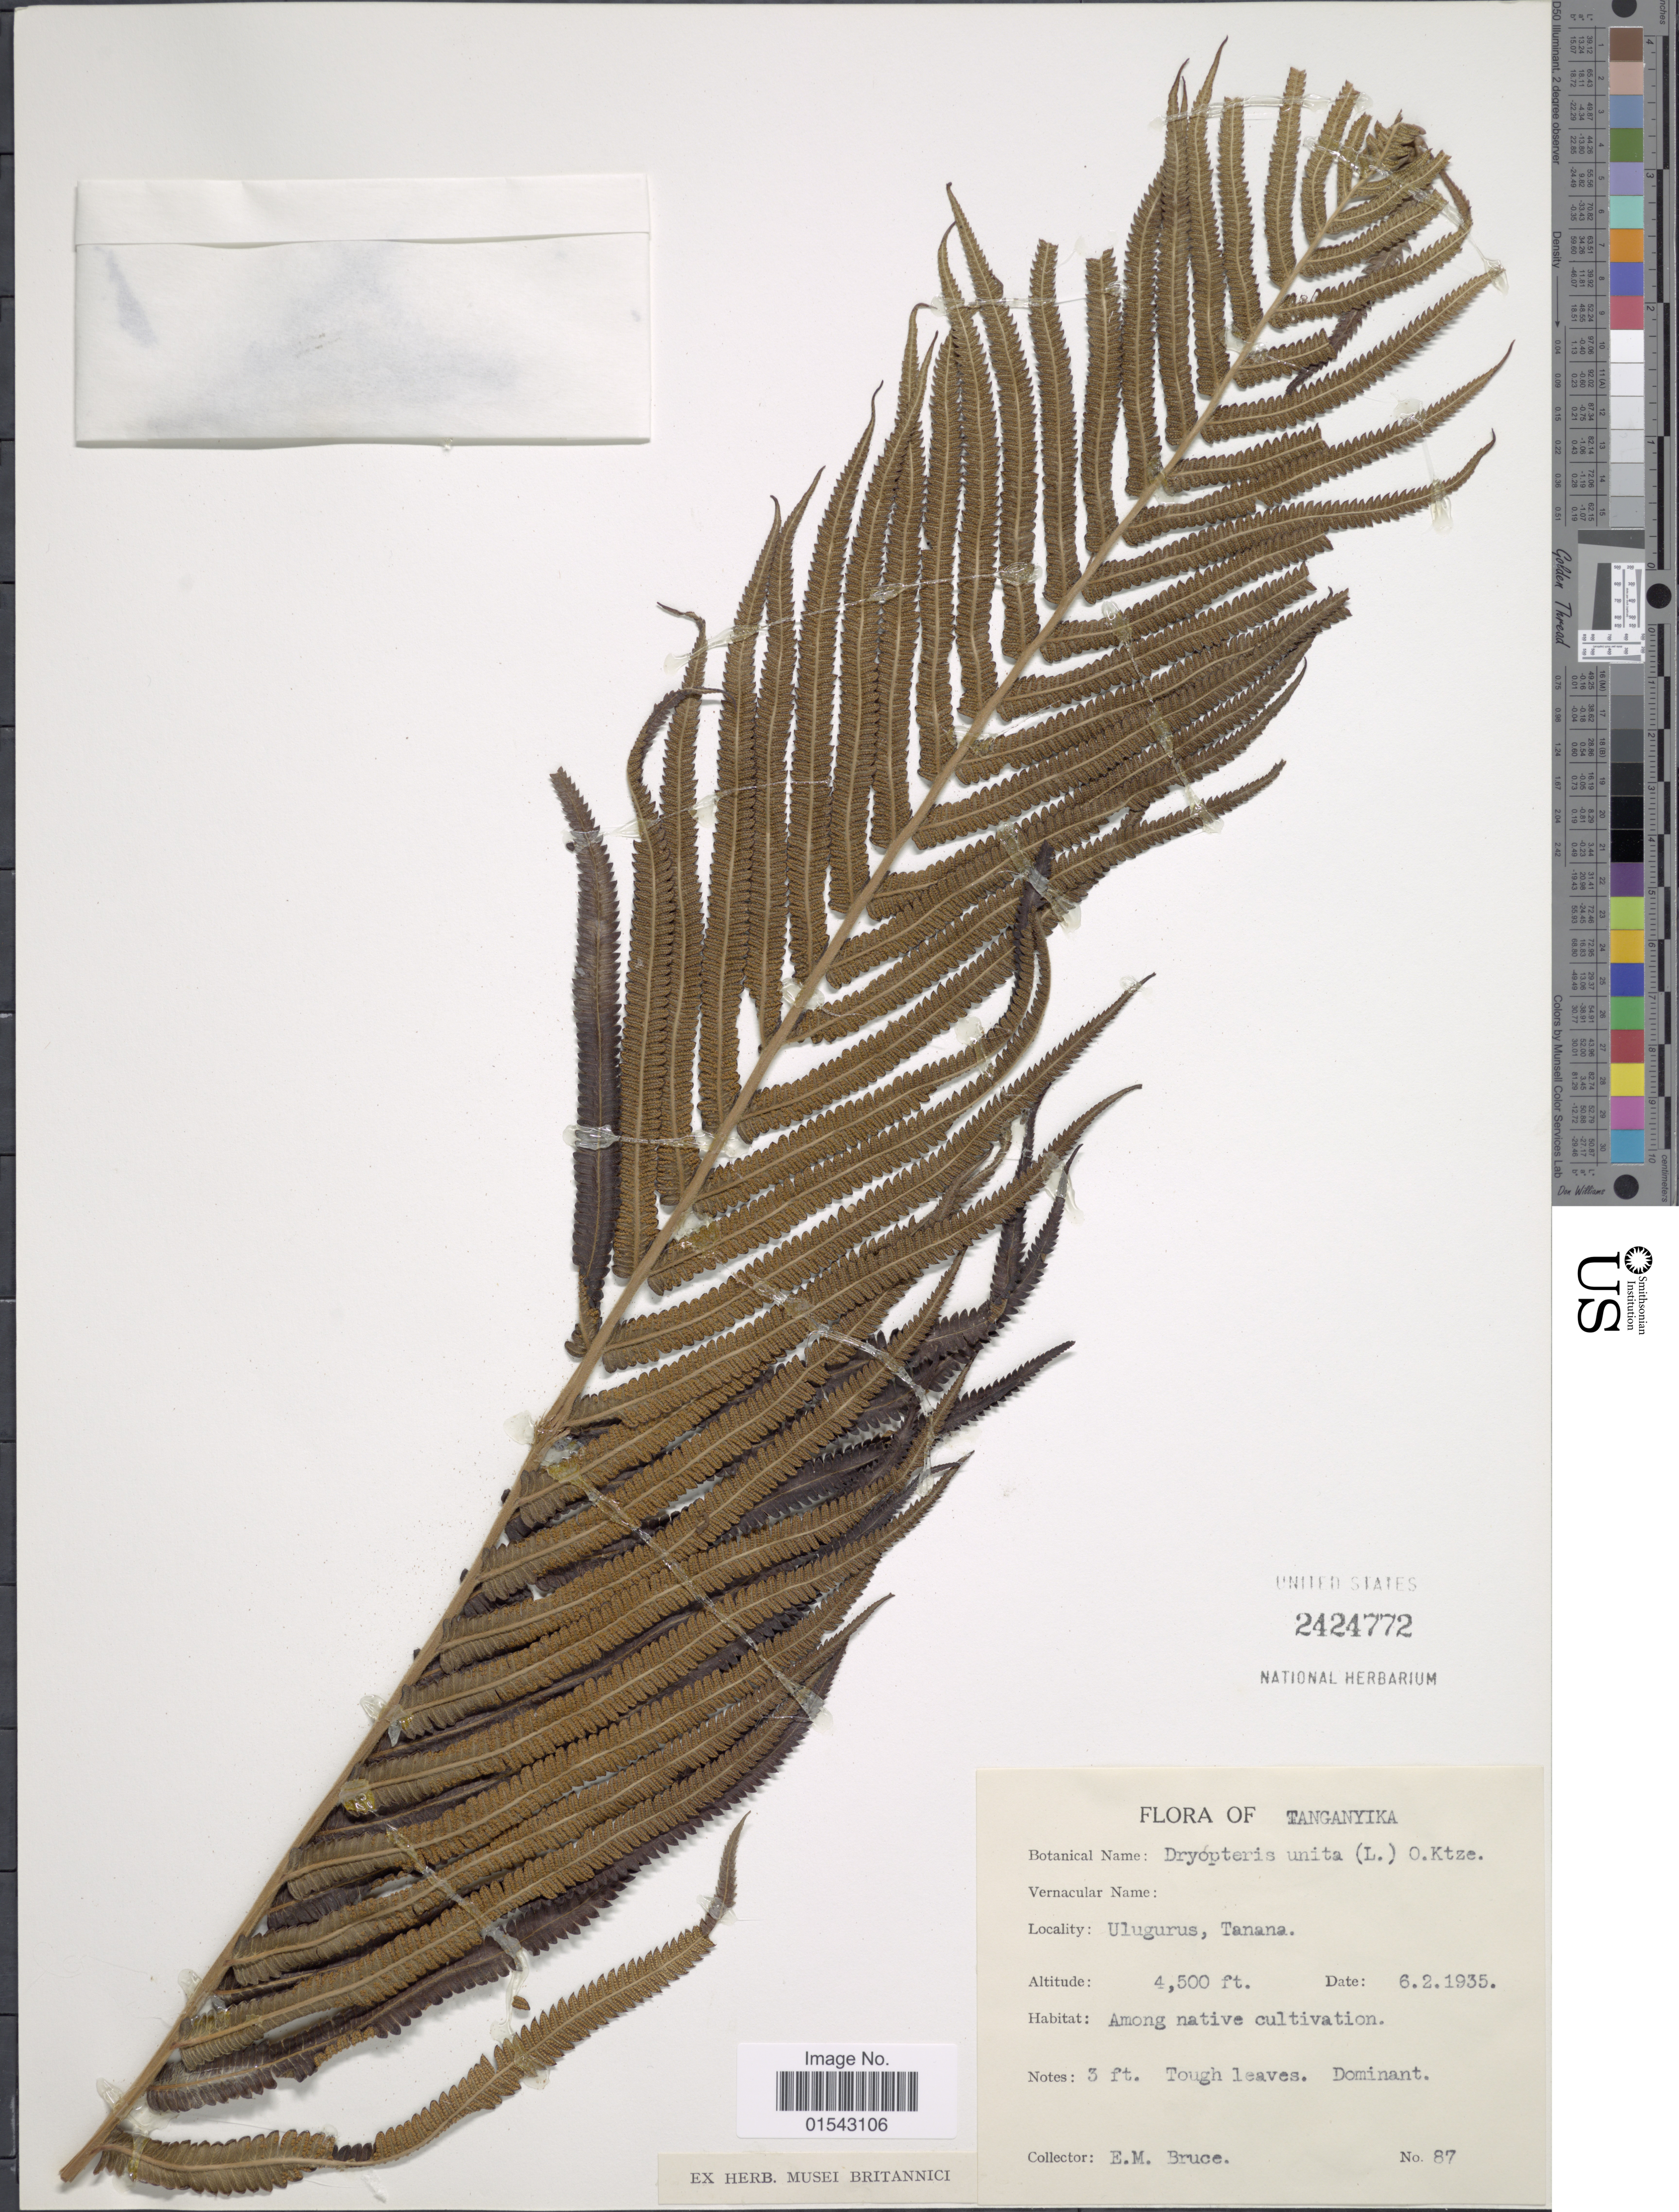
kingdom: Plantae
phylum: Tracheophyta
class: Polypodiopsida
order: Polypodiales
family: Thelypteridaceae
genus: Cyclosorus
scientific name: Cyclosorus sp.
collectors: E. Bruce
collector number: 87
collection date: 1935-02-06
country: Tanzania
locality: Tanganyika, Ulugurus, Tanana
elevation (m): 1372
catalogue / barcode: US 2424772